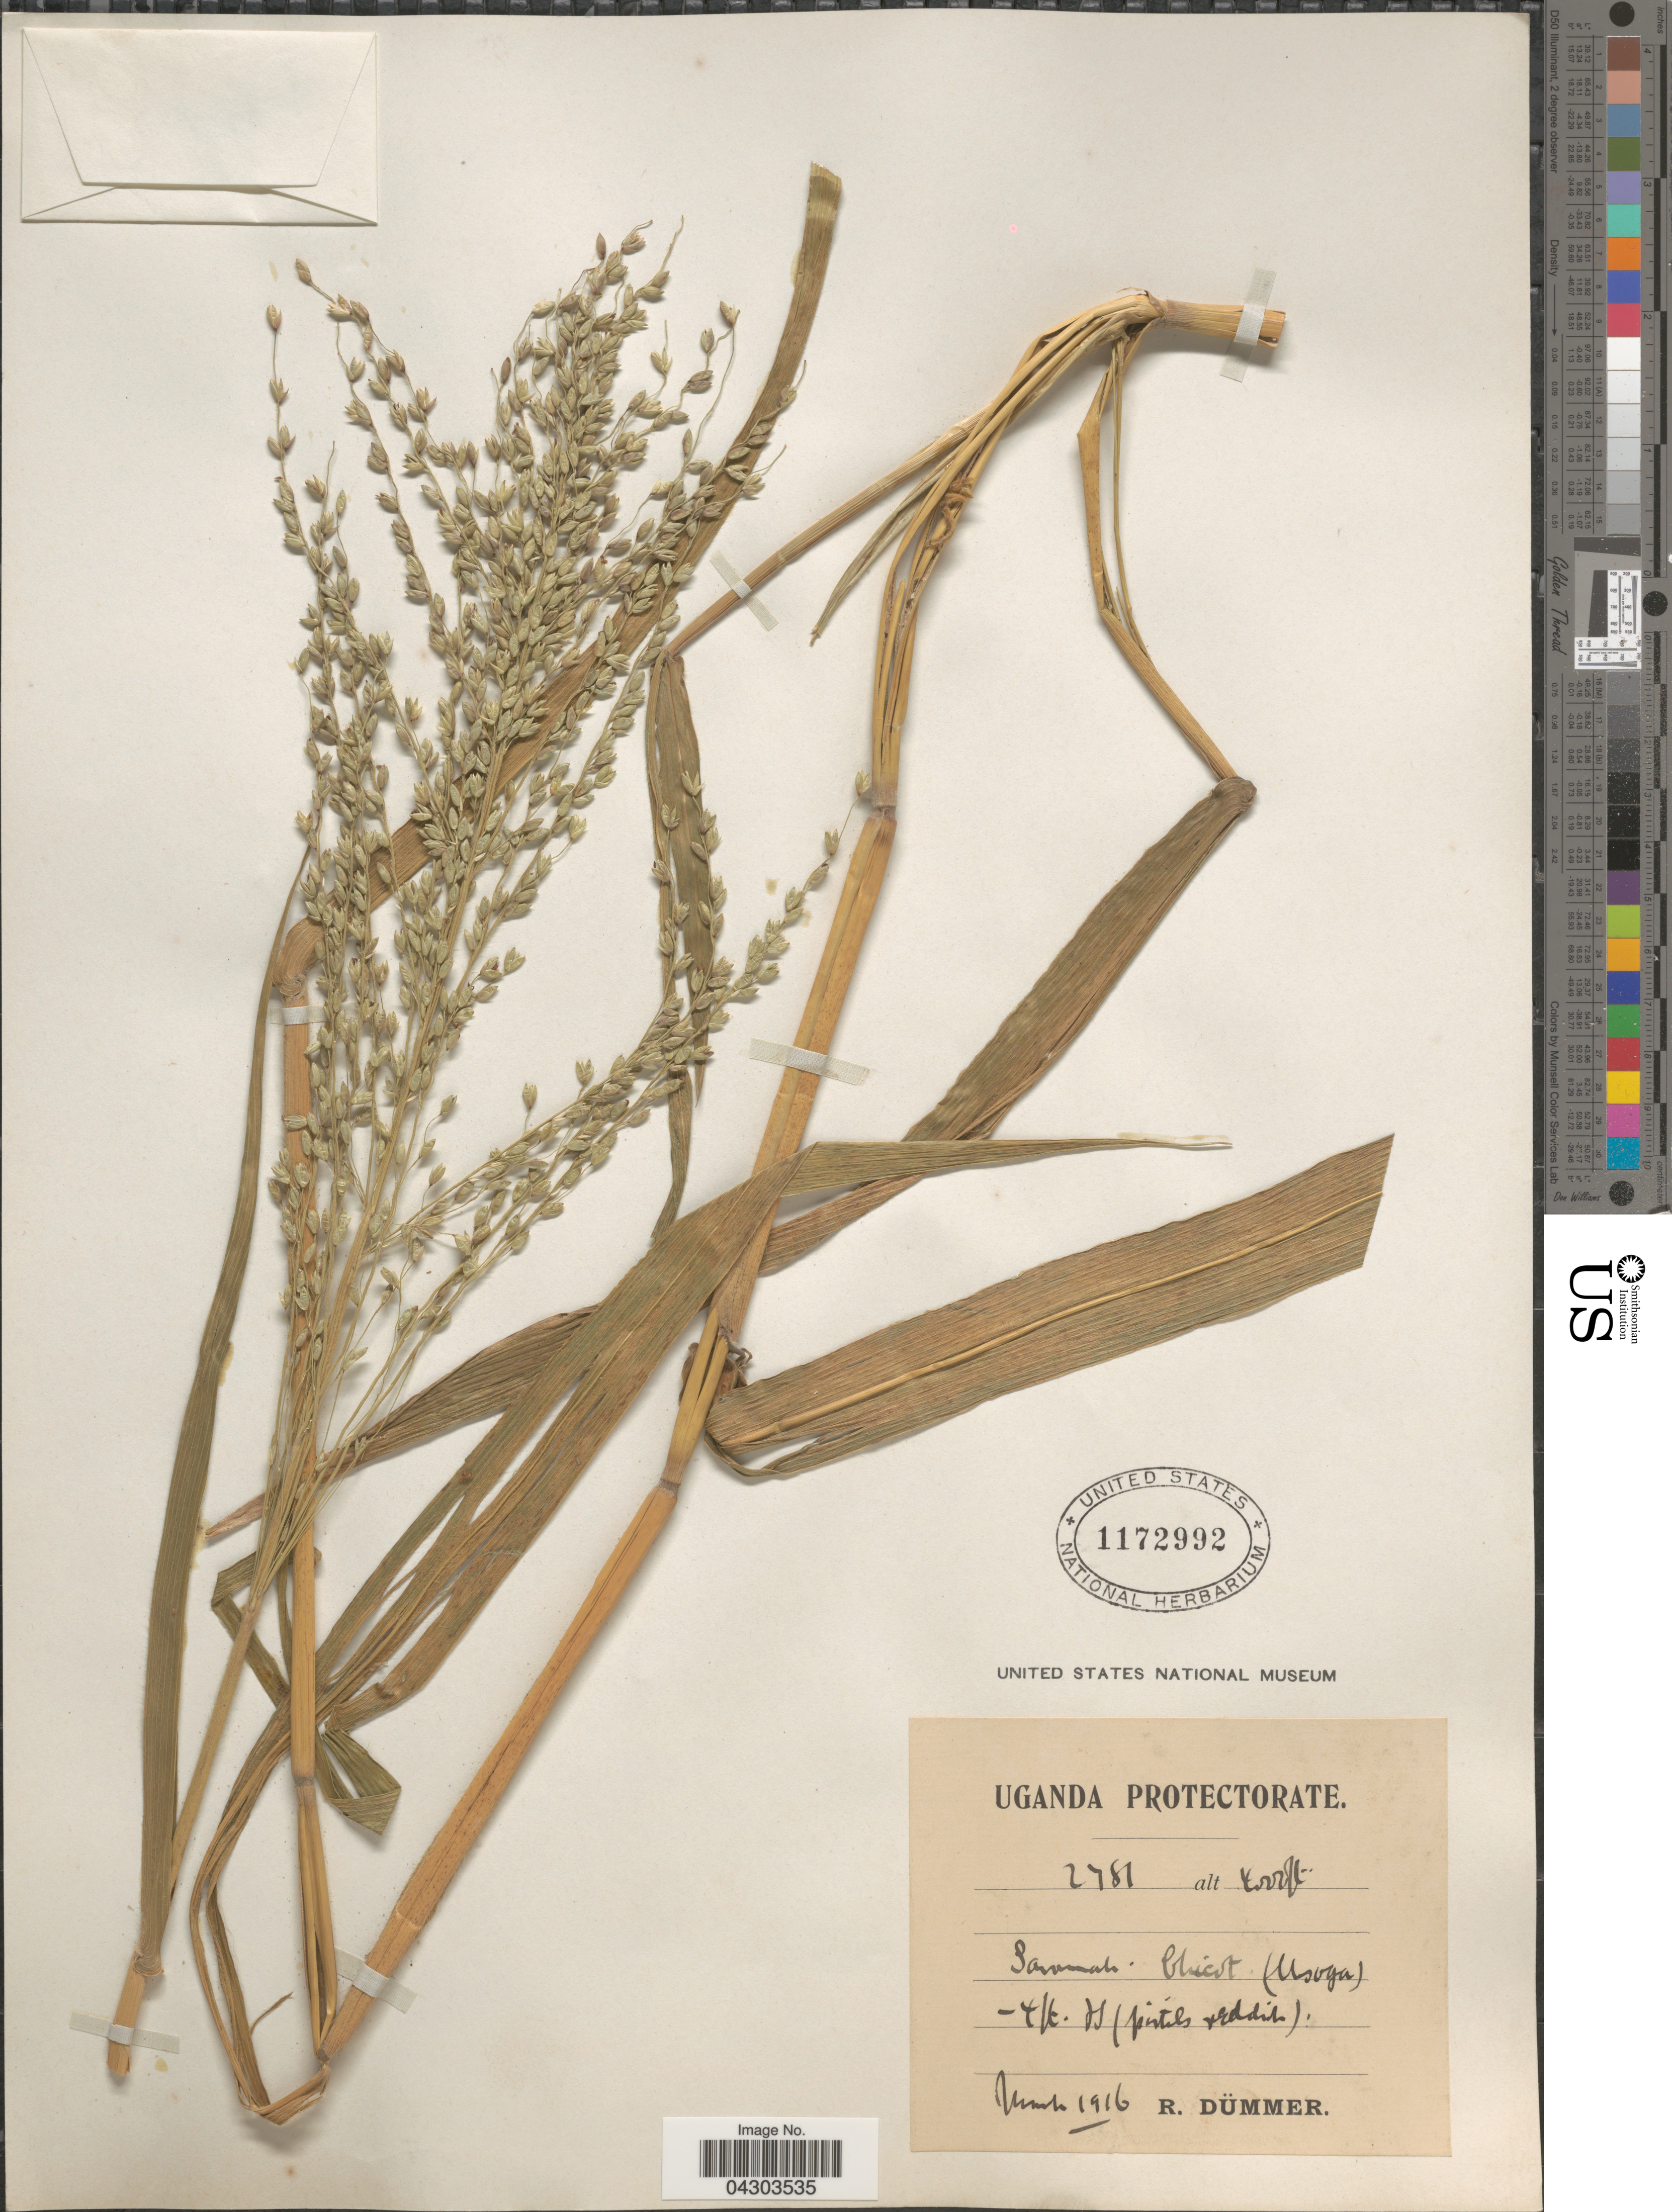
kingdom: Plantae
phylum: Tracheophyta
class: Liliopsida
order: Poales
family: Poaceae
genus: Panicum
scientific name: Panicum deustum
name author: Thunb.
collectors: R. Dümmer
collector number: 2781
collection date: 1916-03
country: Uganda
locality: Uganda Protectorate, Savannah-Chicot [interpreted] (Usoga).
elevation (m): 1219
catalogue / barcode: US 1172992